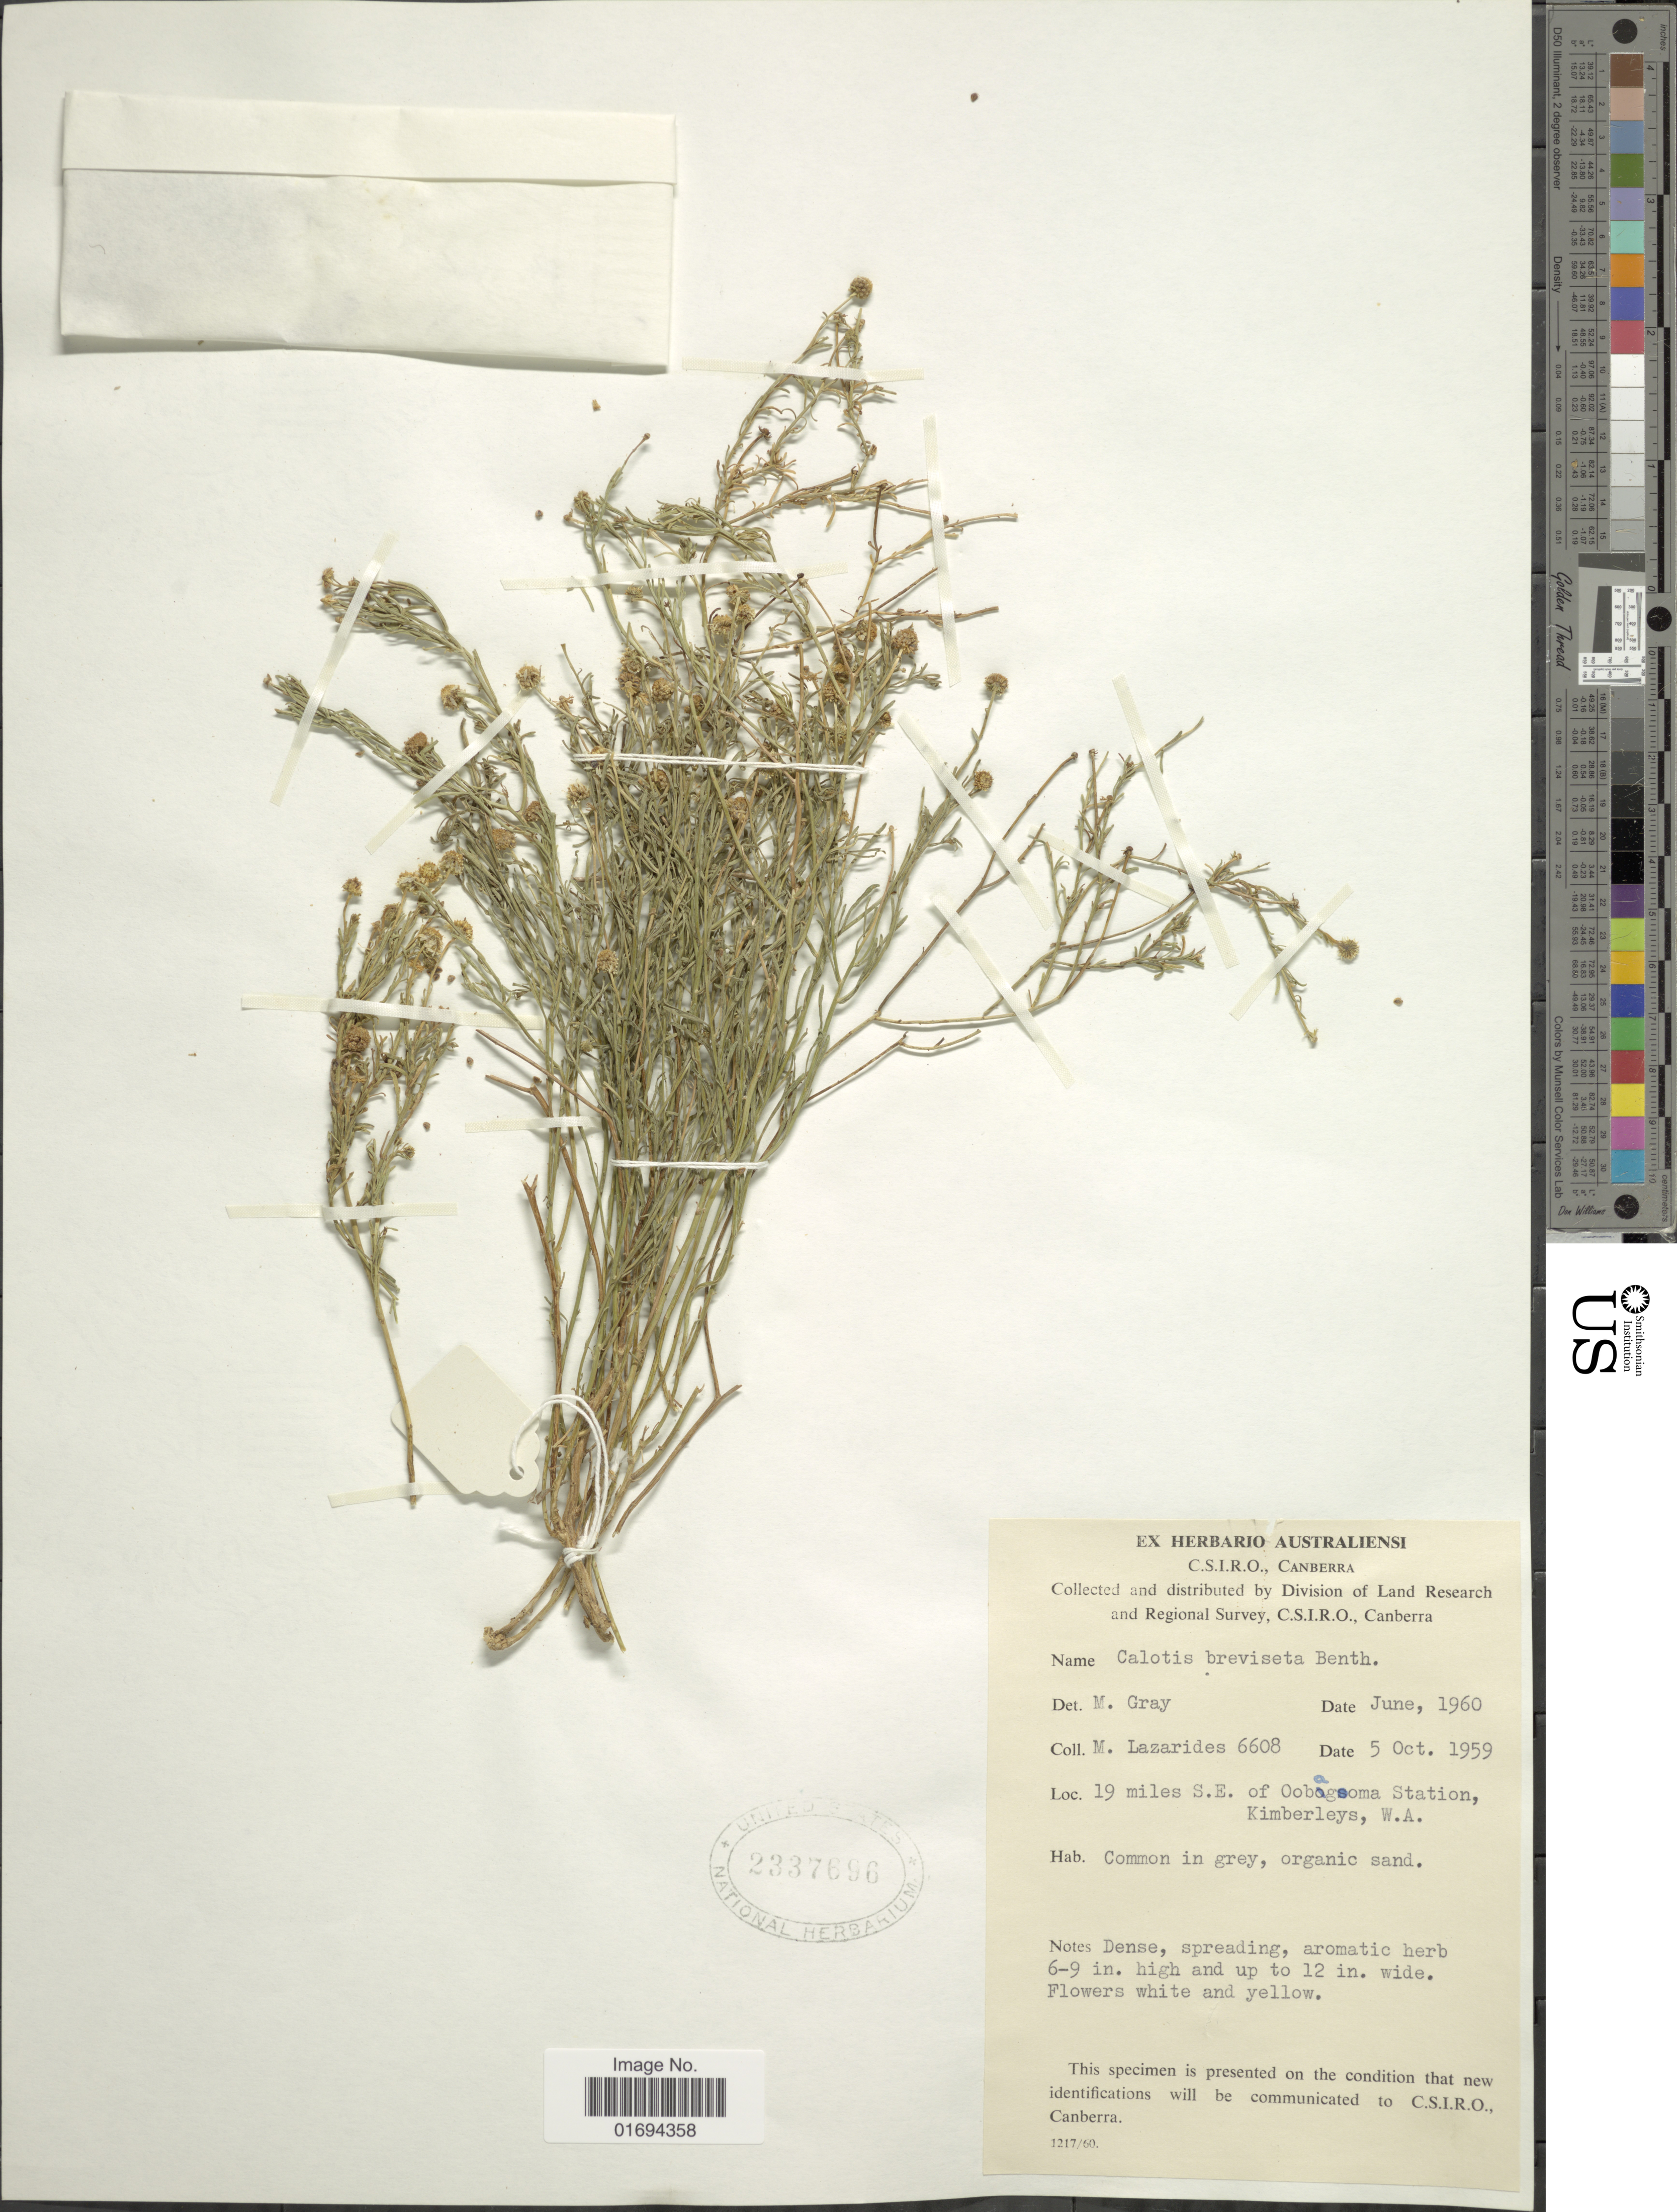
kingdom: Plantae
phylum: Tracheophyta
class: Magnoliopsida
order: Asterales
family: Asteraceae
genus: Calotis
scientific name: Calotis breviseta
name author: Benth.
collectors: M. Lazarides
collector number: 6608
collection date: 1959-10-05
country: Australia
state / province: Western Australia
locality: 19 miles S. E. of Oobagsoma Station, Kimberleys, W. A.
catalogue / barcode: US 2337696